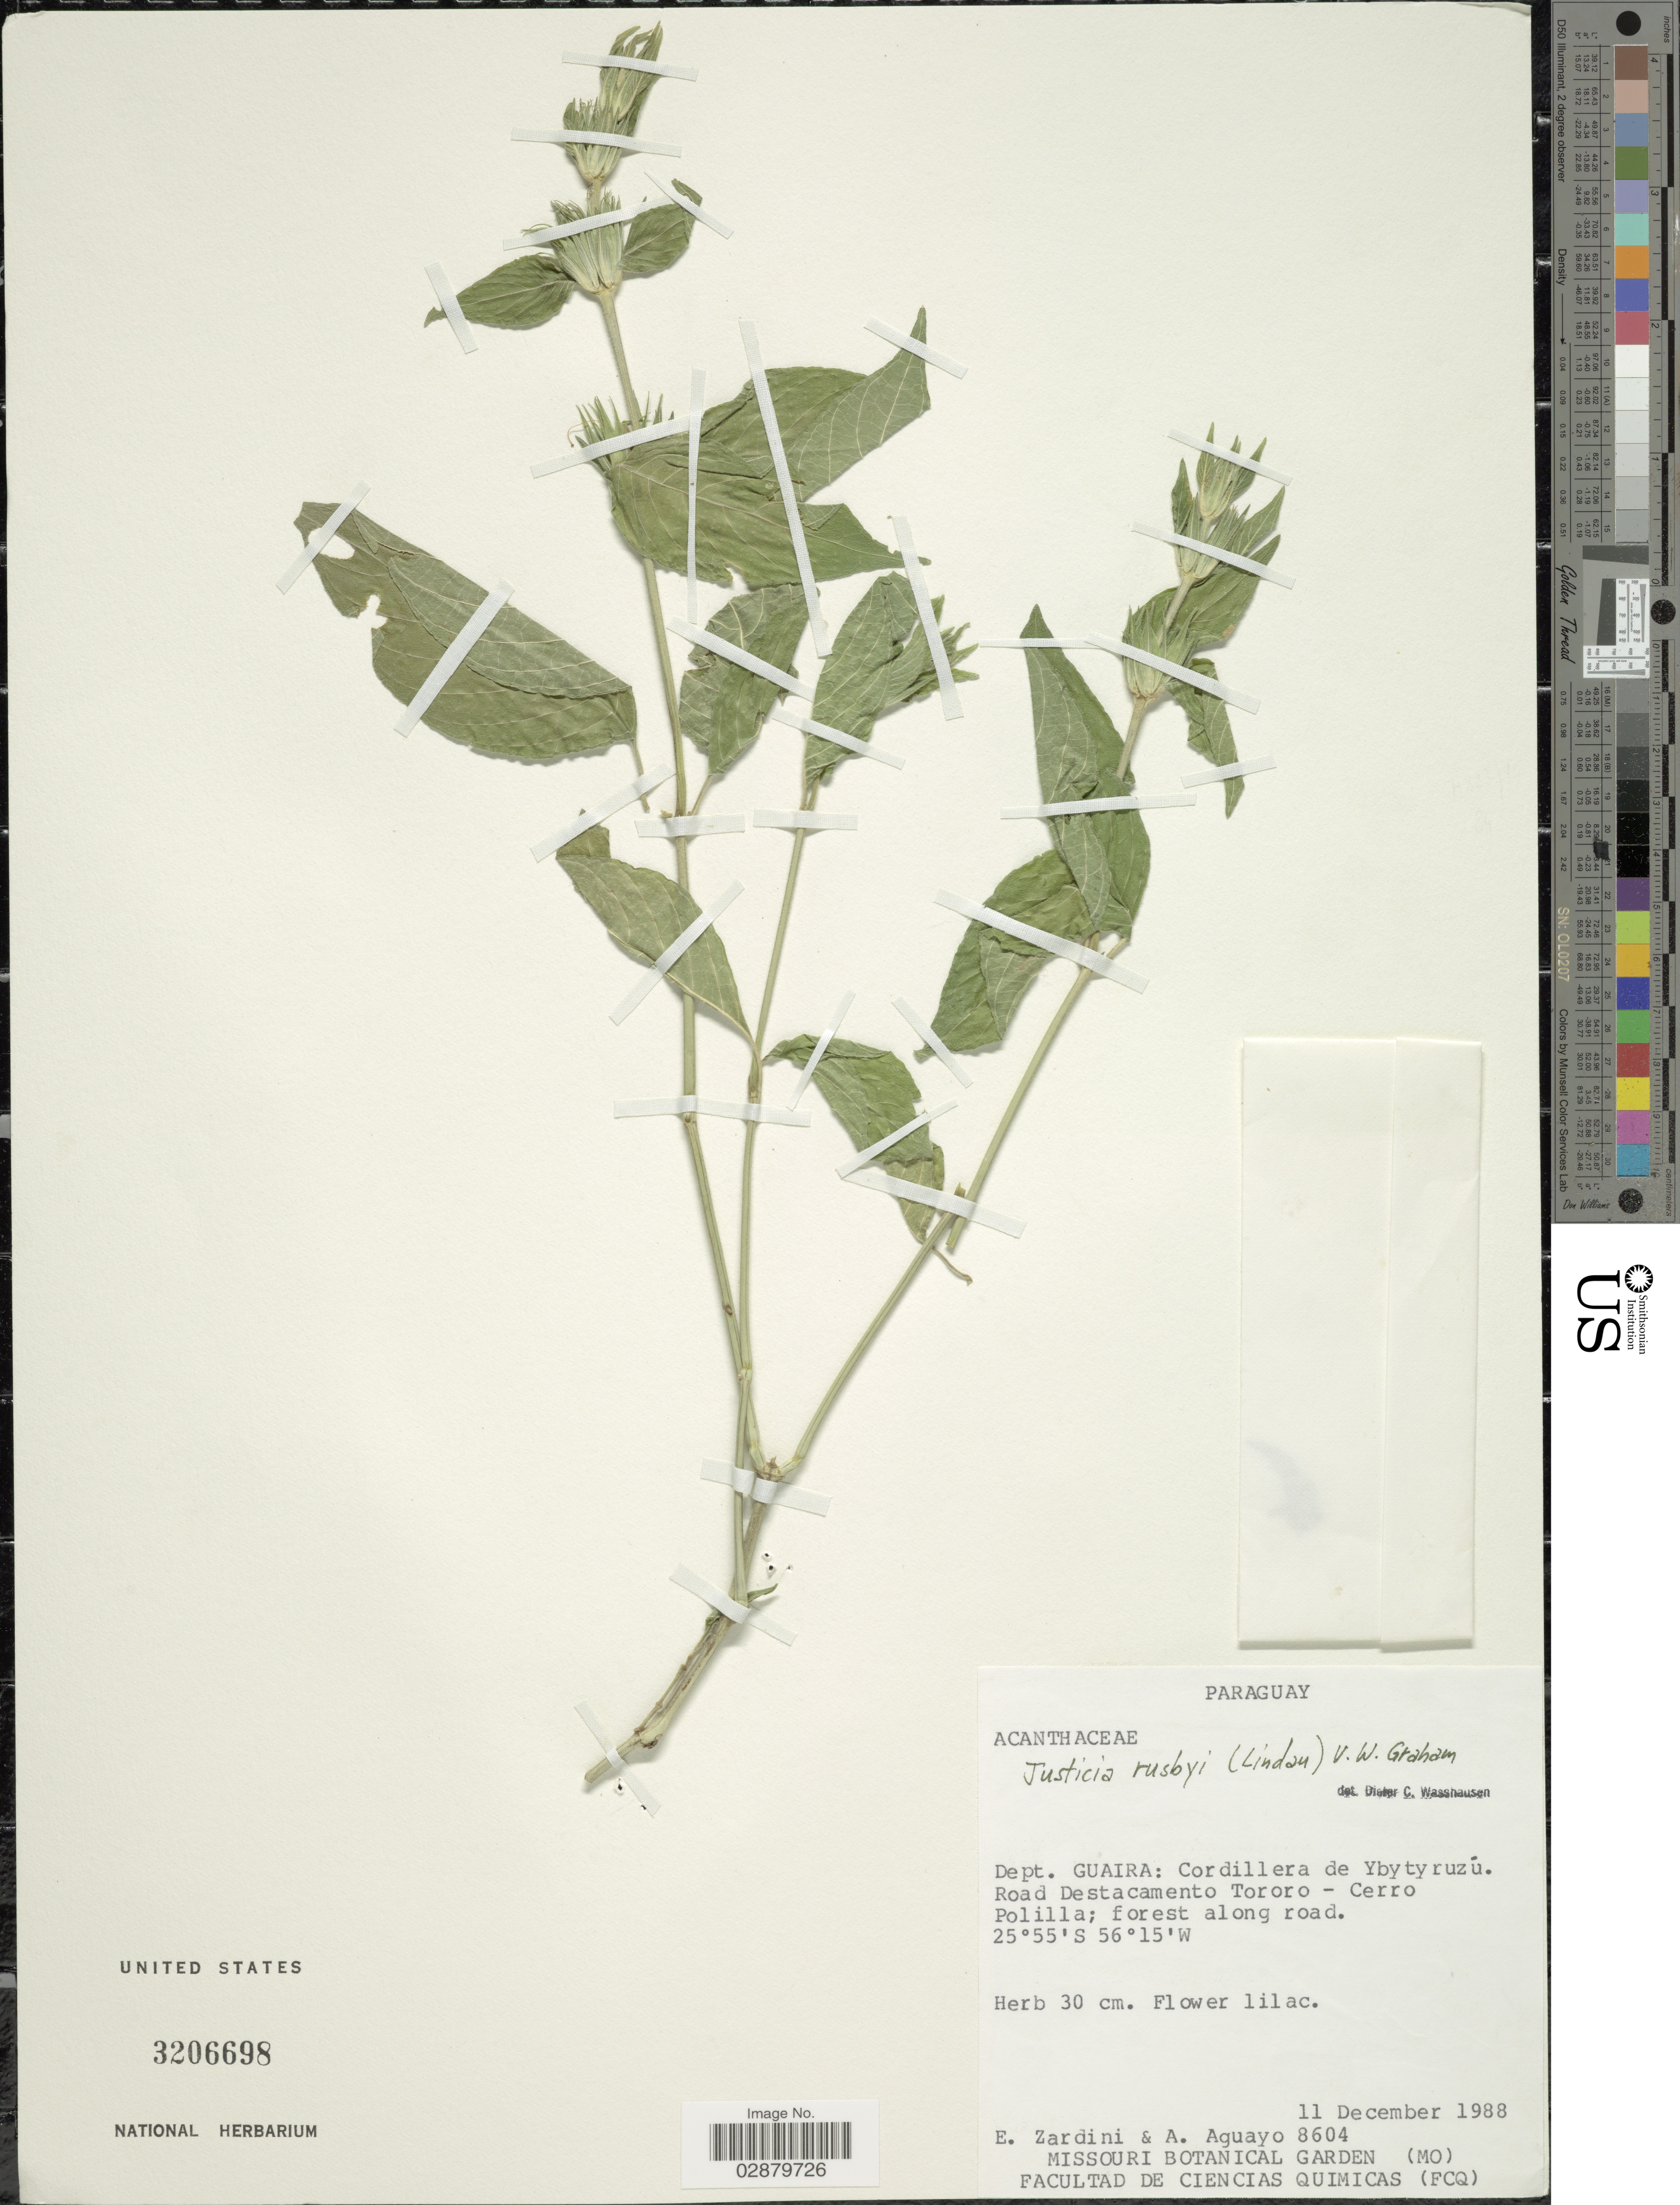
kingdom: Plantae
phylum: Tracheophyta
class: Magnoliopsida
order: Lamiales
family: Acanthaceae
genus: Justicia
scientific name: Justicia matthewsii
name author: (Lindau) Rusby ex Dyer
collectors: E. Zardini & A. Aguayo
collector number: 8604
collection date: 1988-12-11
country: Paraguay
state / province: Guaira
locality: Dept. Guaira: Cordillera de Ybytyruzú. Road Destacamento Tororo-Cerro Polilla.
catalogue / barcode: US 3206698